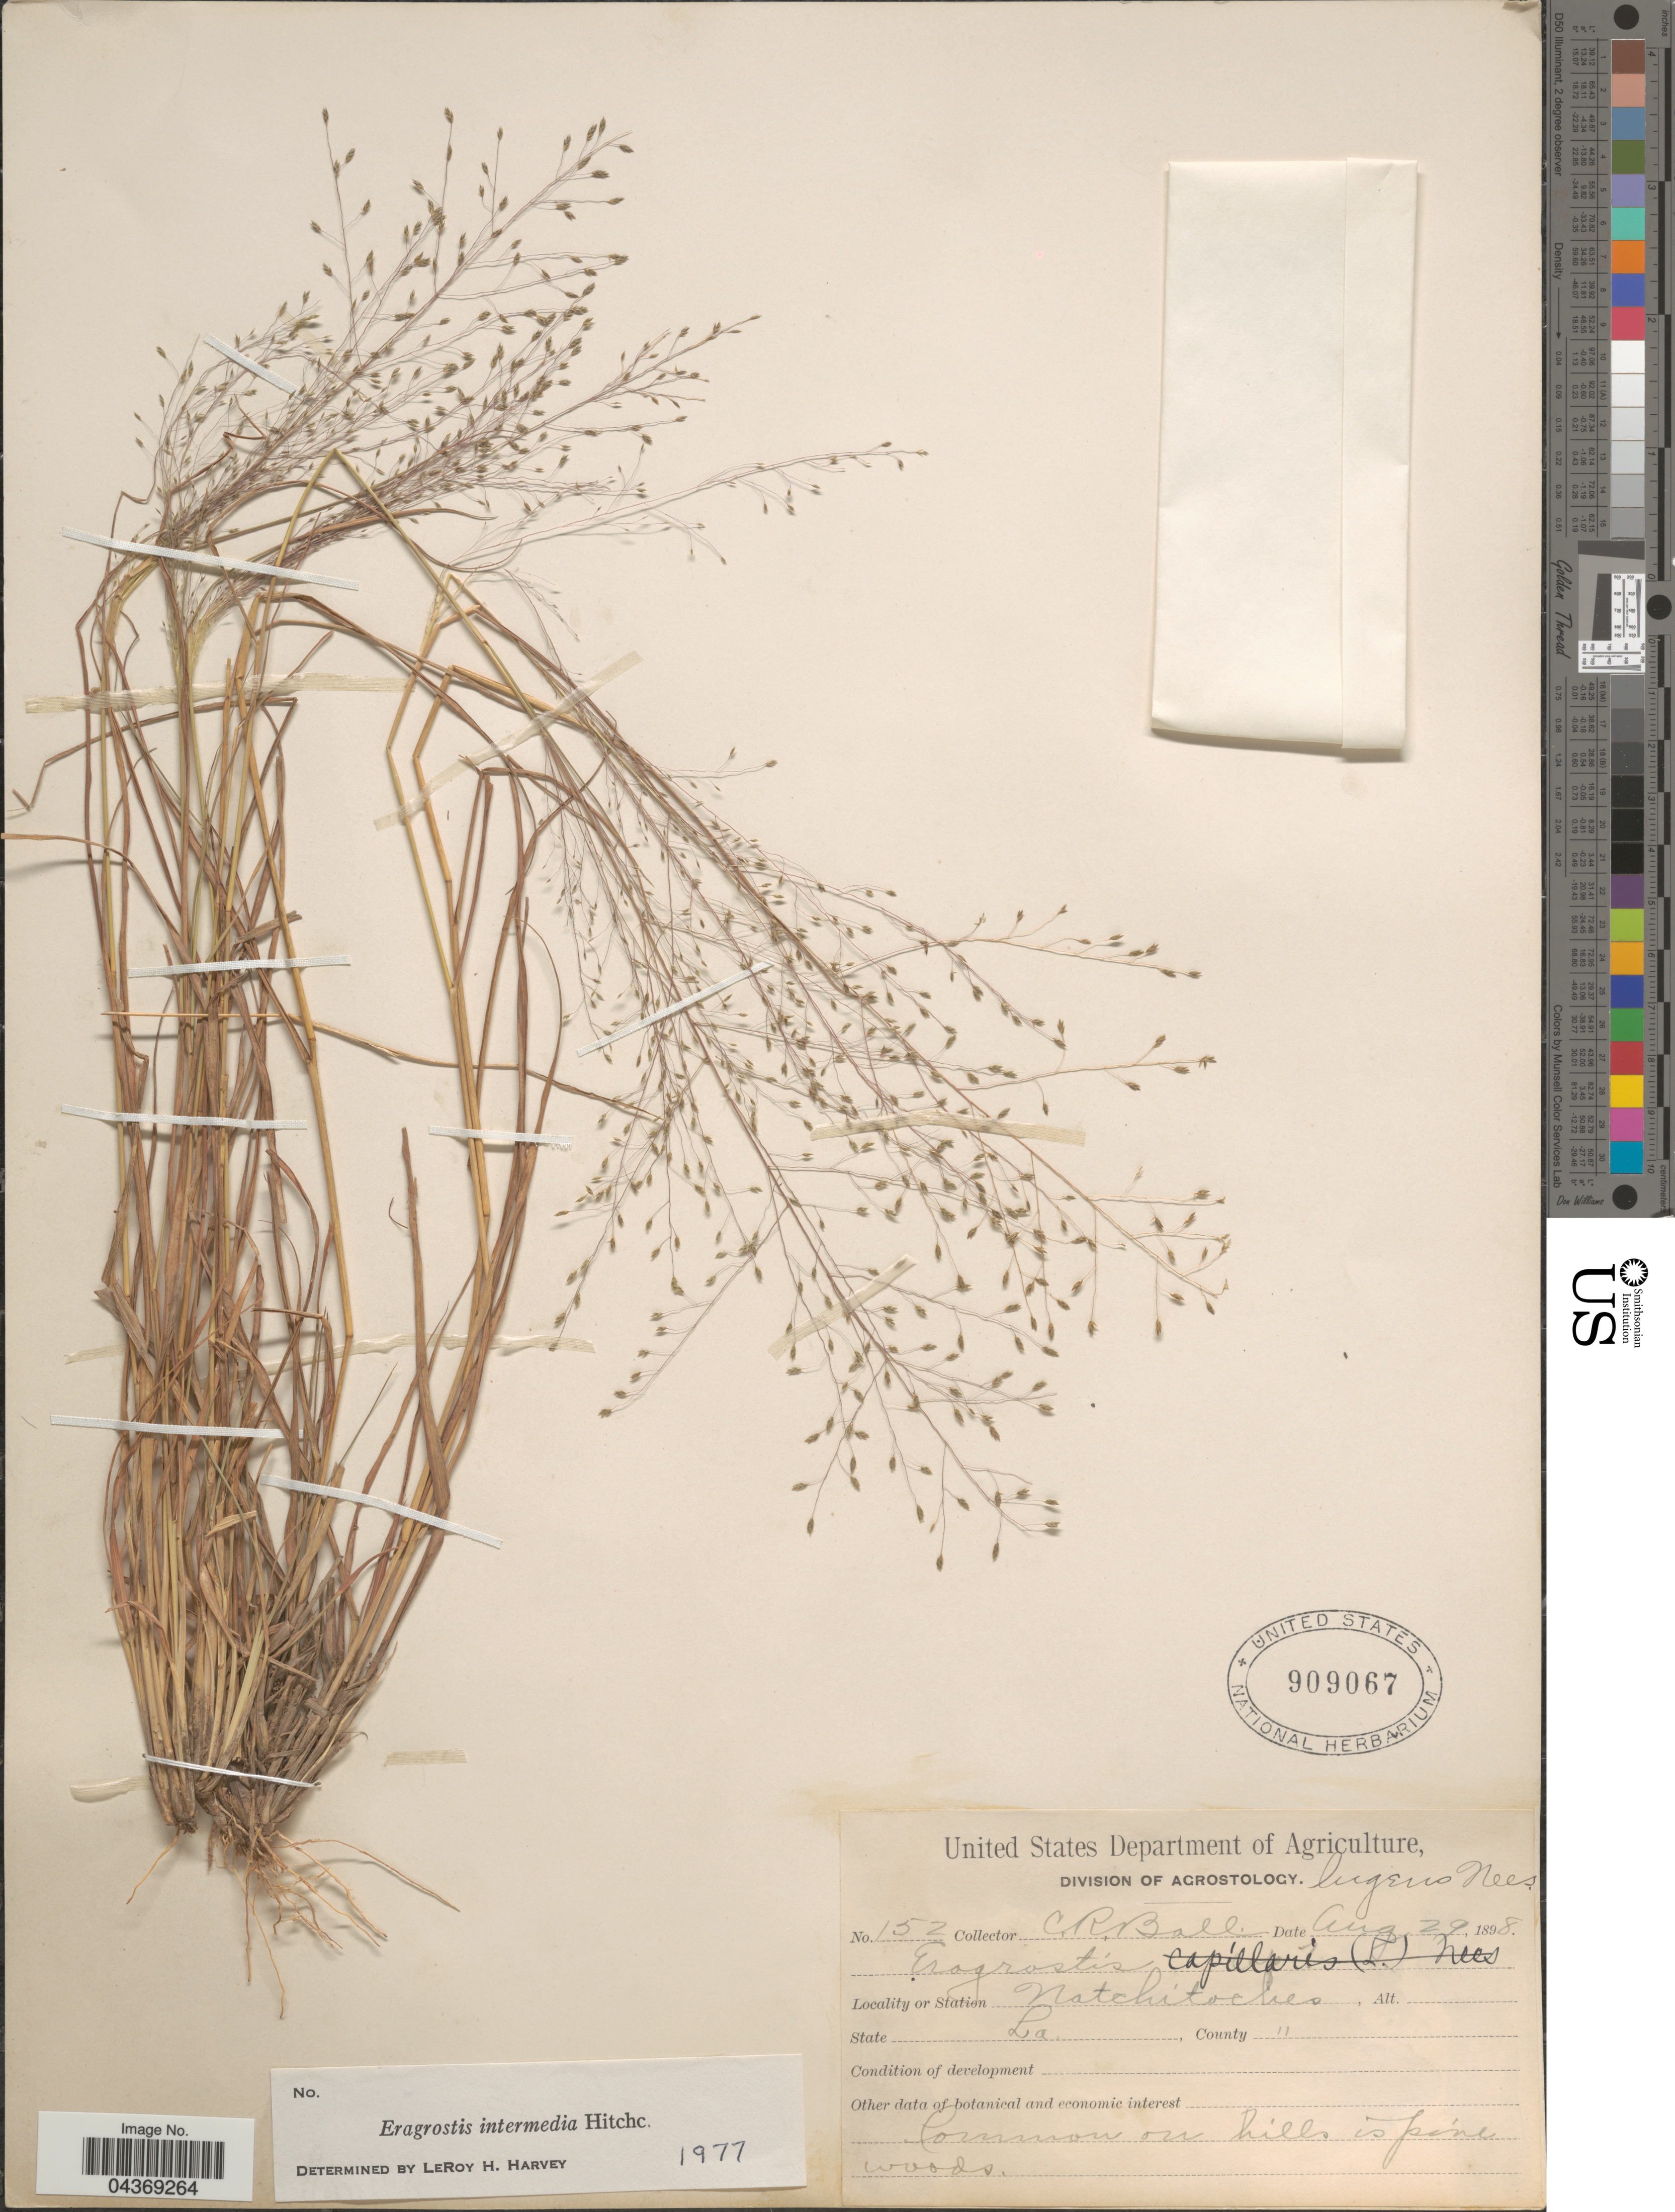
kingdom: Plantae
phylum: Tracheophyta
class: Liliopsida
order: Poales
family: Poaceae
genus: Eragrostis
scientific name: Eragrostis intermedia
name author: Hitchc.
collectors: C. R. Ball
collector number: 152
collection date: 1898-08-29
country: United States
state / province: Louisiana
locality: Natchitoches. County Natchitoches.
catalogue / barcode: US 909067